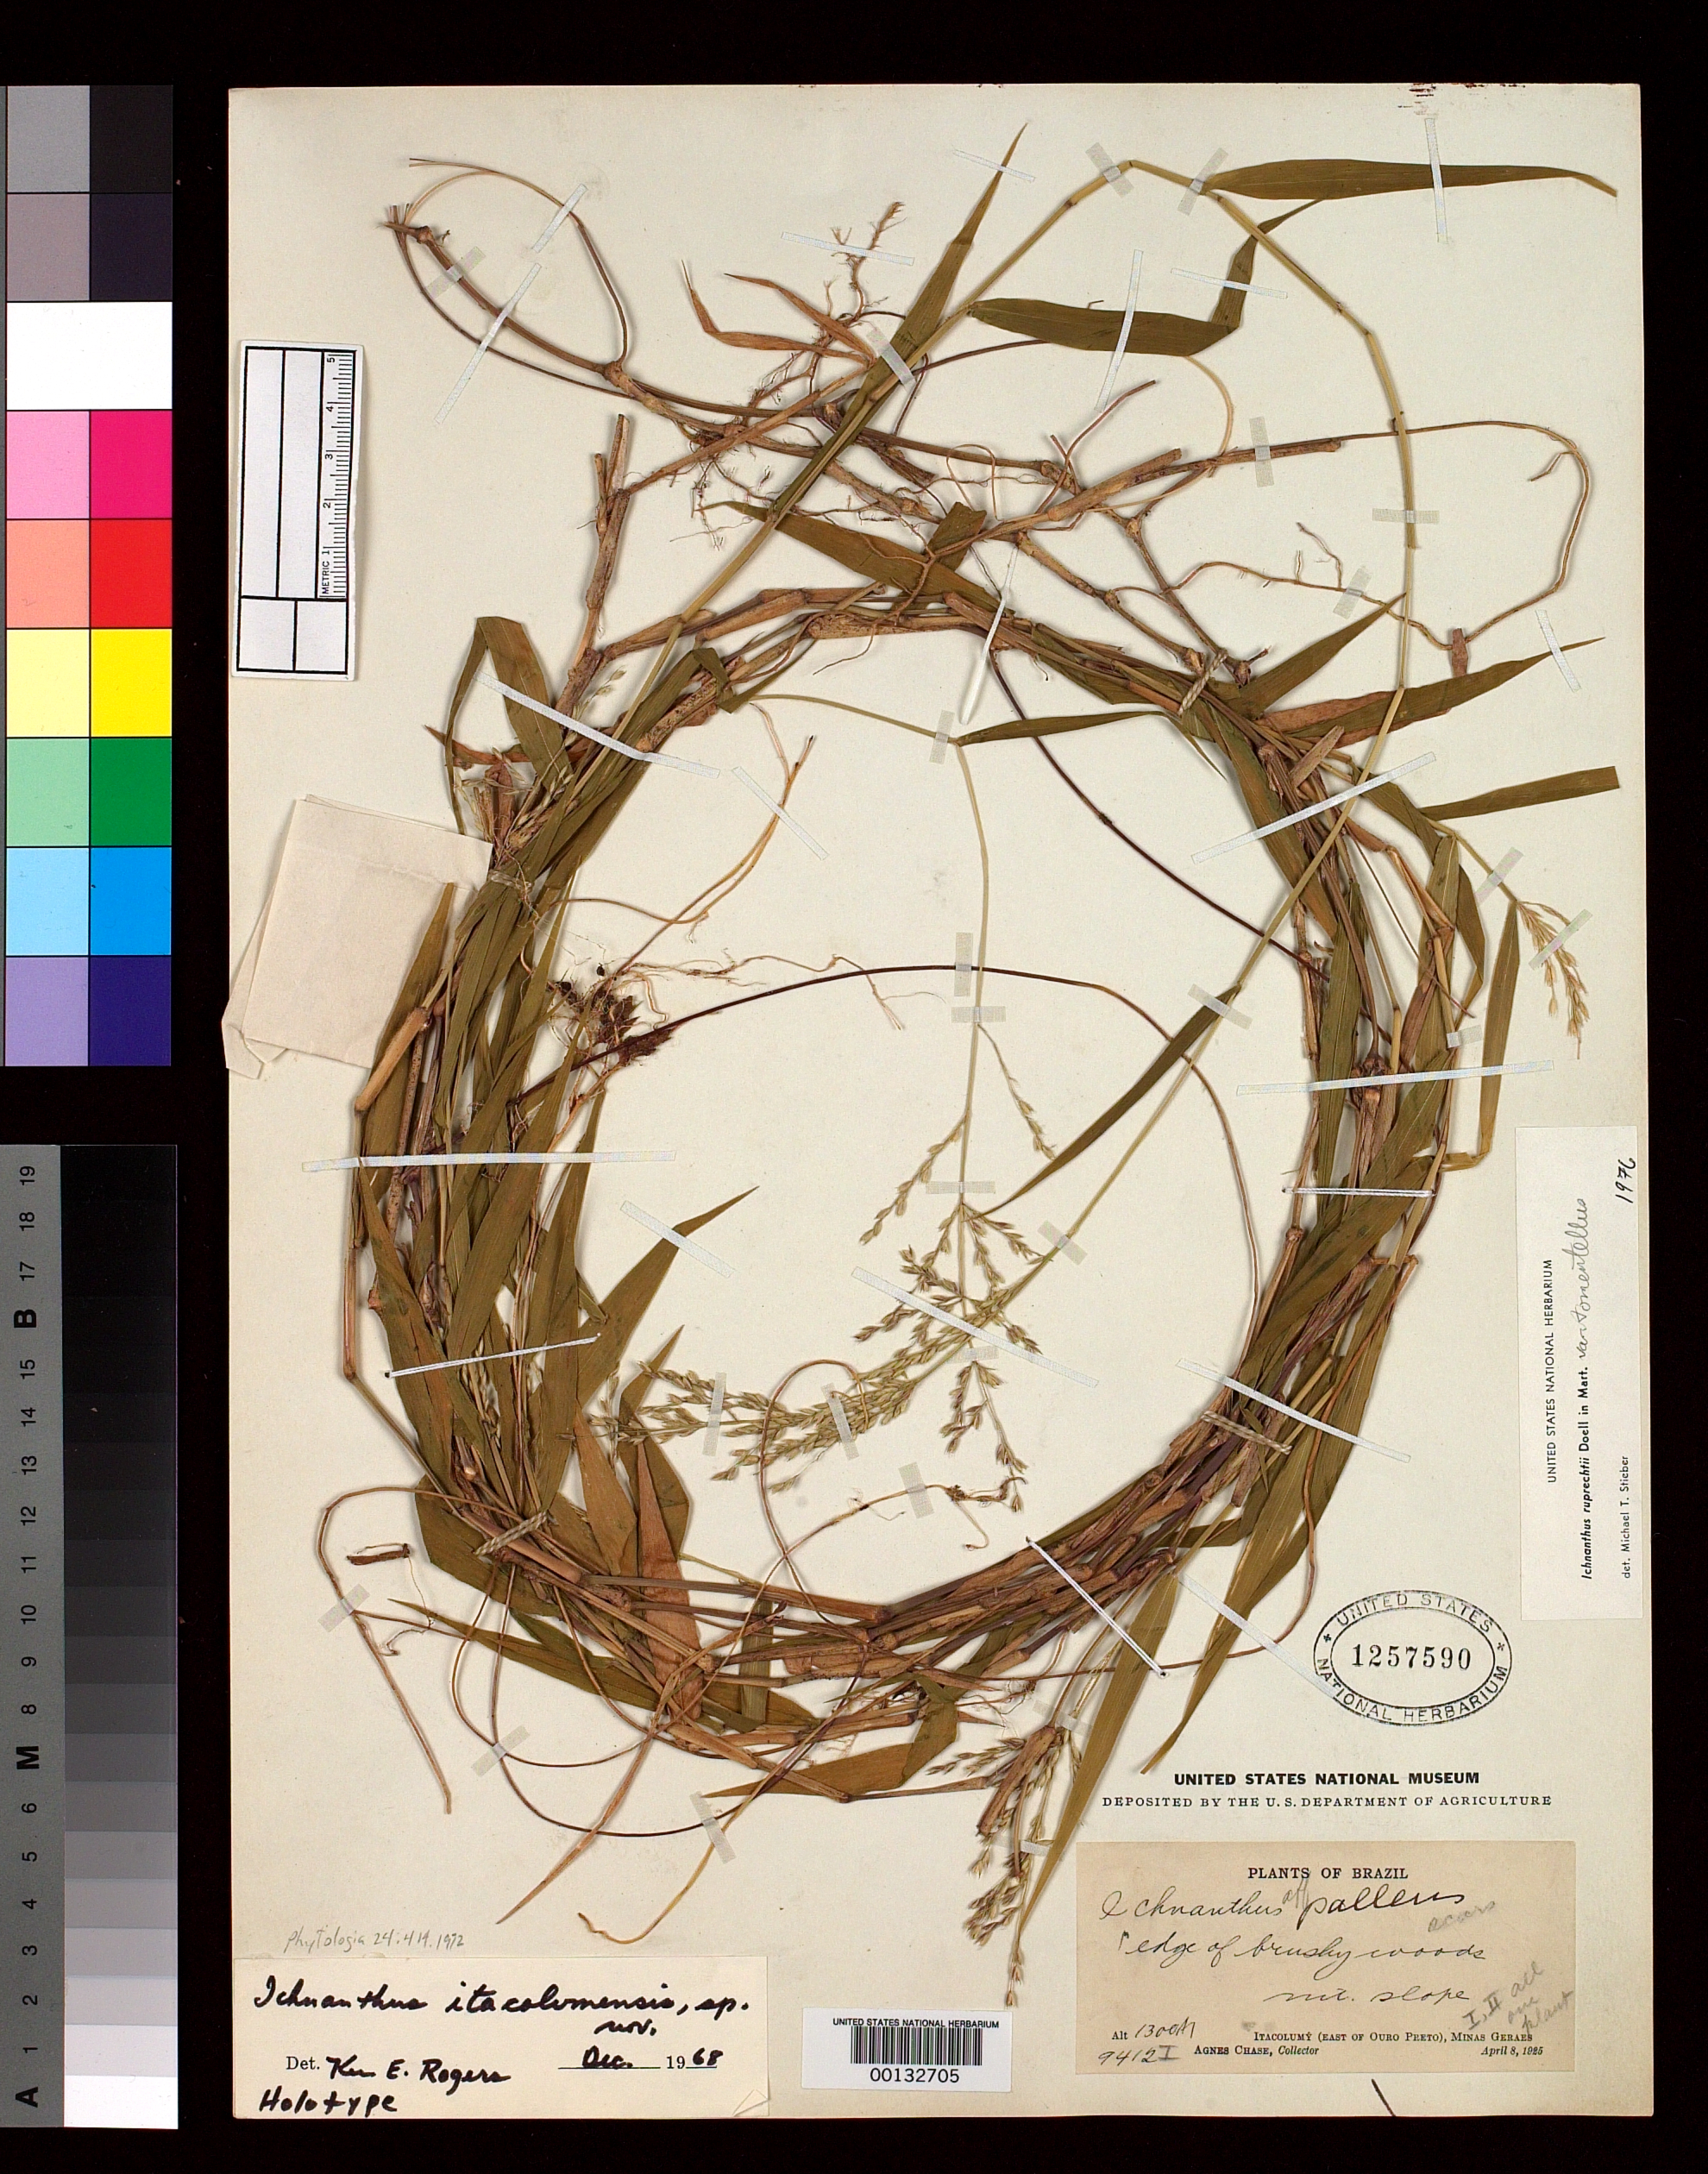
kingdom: Plantae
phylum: Tracheophyta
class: Liliopsida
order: Poales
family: Poaceae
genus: Ichnanthus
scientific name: Ichnanthus itacolumensis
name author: K.E. Rogers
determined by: Rogers, K. E.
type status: Holotype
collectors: A. Chase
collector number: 9412-I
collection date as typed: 08 Apr 1925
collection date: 1925-04-08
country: Brazil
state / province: Minas Gerais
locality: Itacolumy (east of Ouro Preto), Minas Geraes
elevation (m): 1300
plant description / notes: Sheets USNH 1257590 & 1257589 annotated "I" ("I, II all one plant") & "II" respectively but sheets were designated "holotype" & "isotype" respectively, by K.E. Rogers (1968).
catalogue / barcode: US 1257590